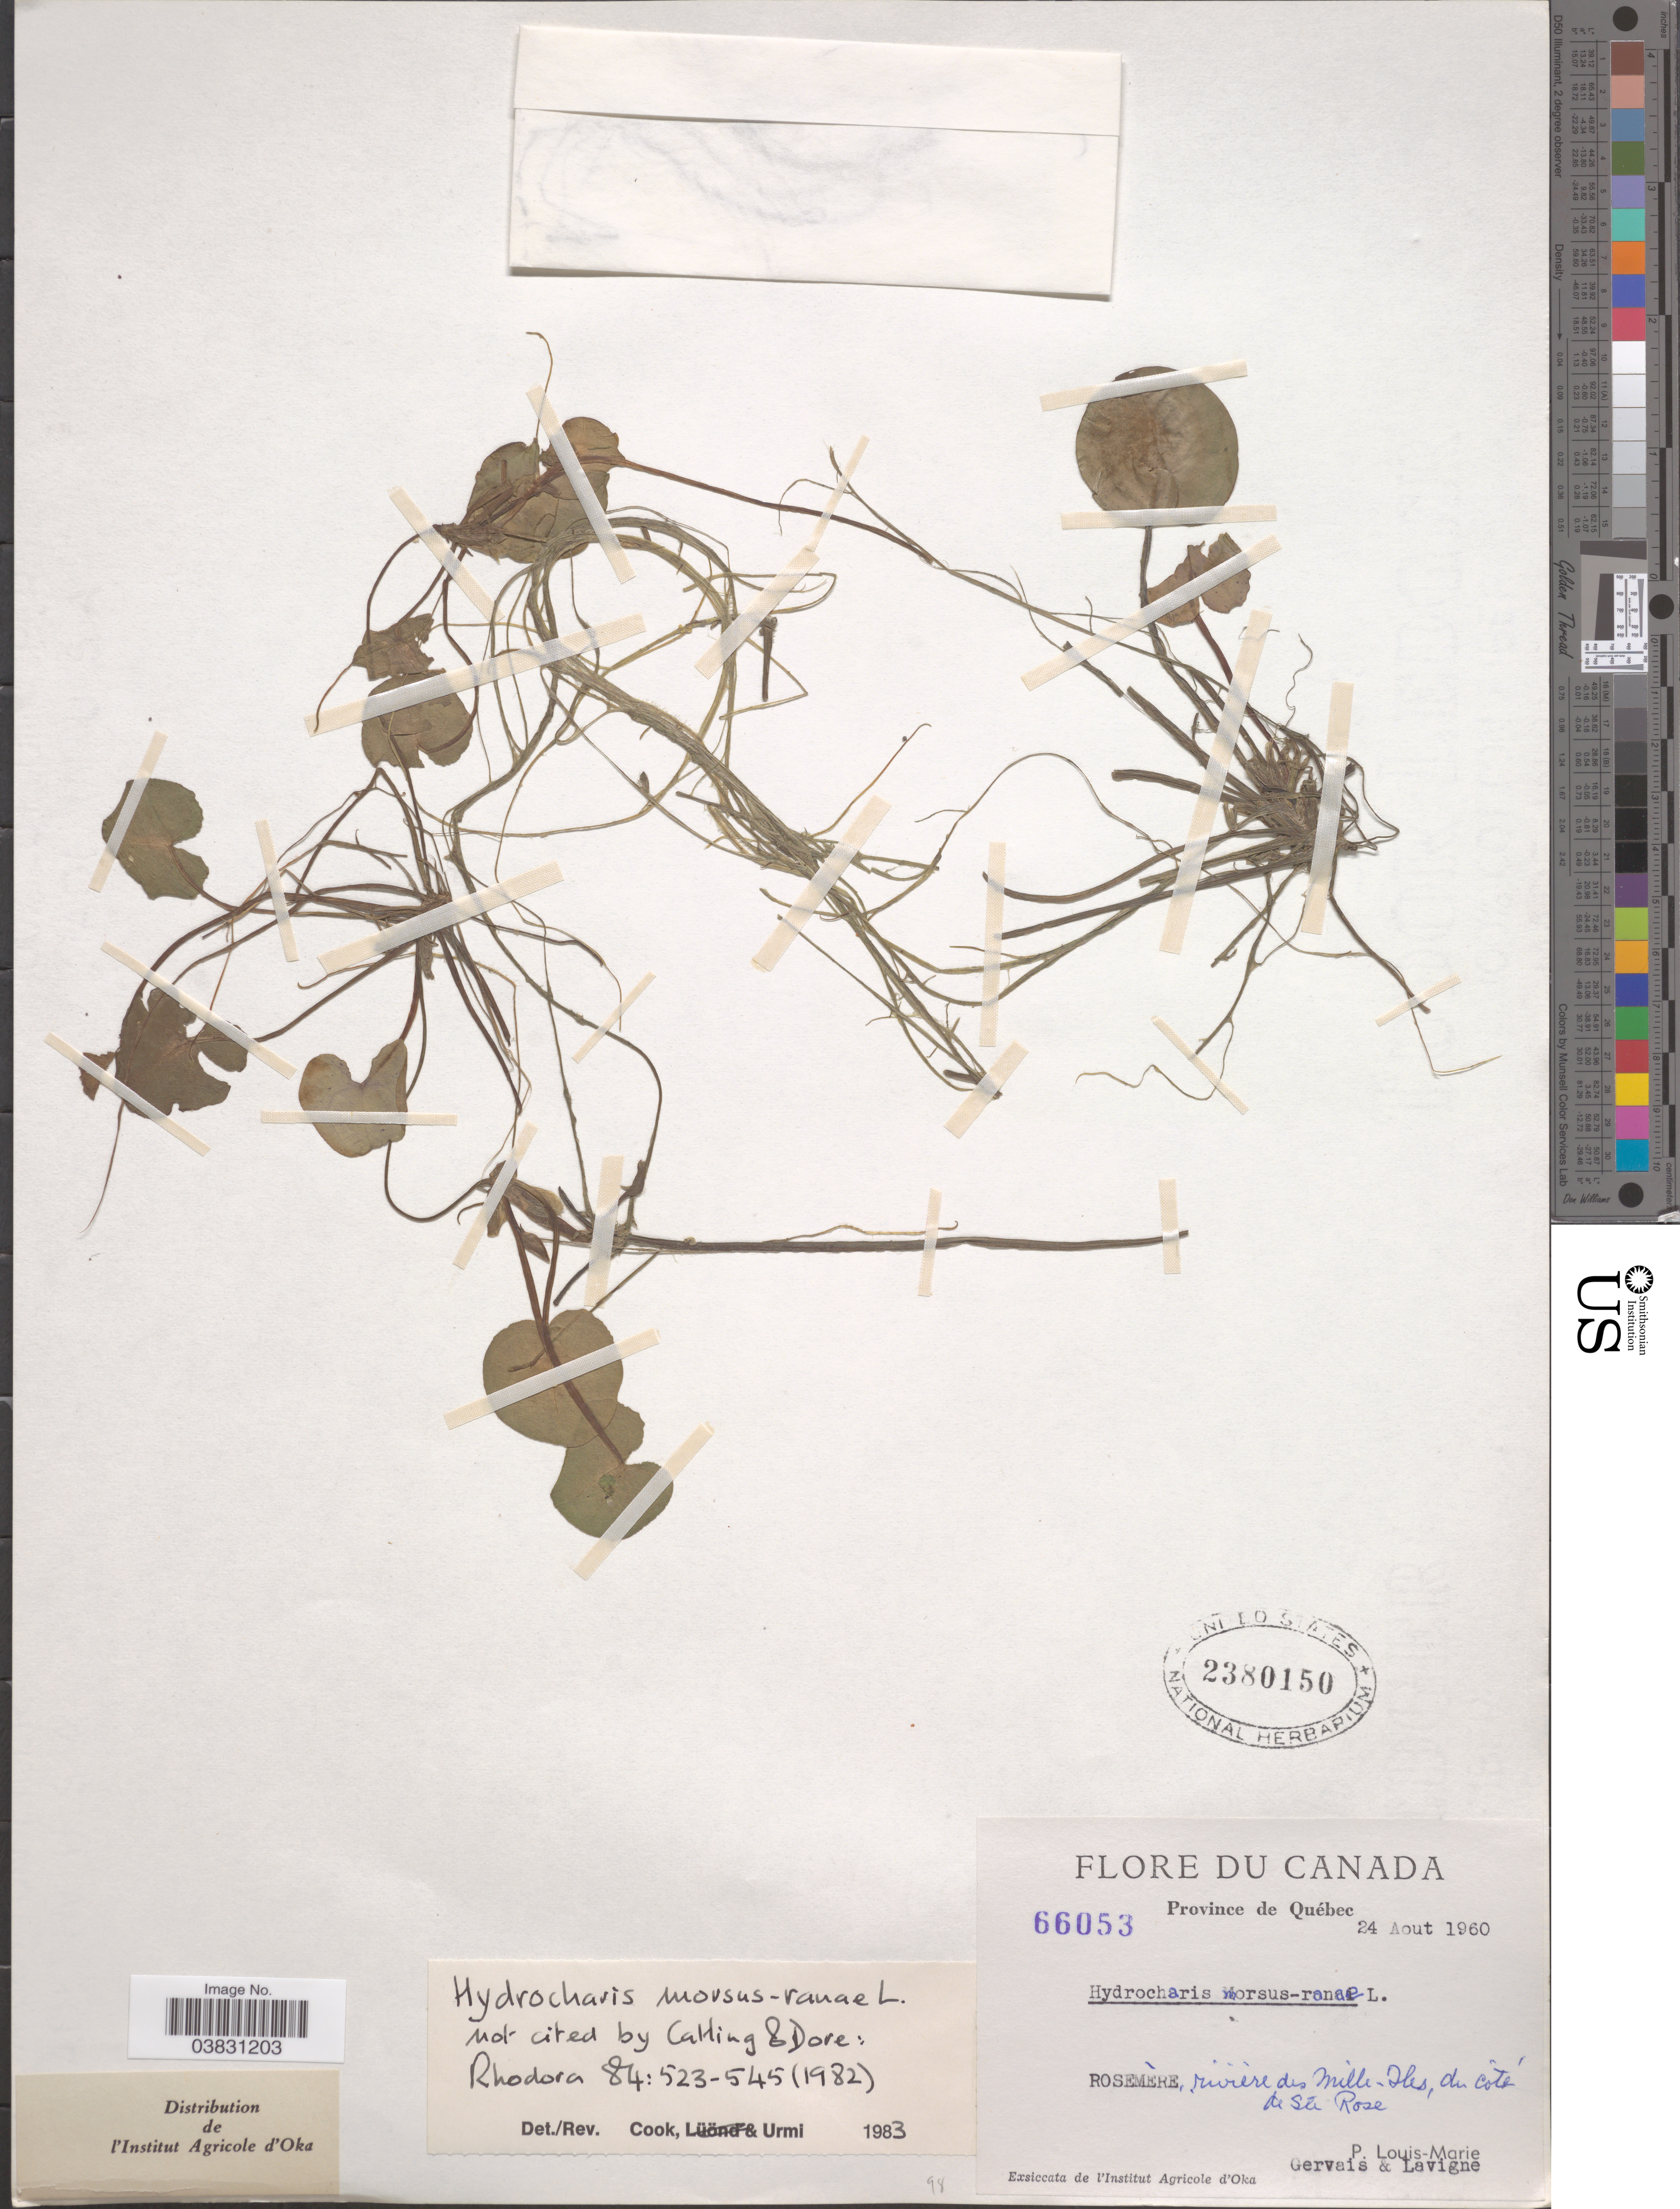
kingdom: Plantae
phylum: Tracheophyta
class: Liliopsida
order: Alismatales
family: Hydrocharitaceae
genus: Hydrocharis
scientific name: Hydrocharis morsus-ranae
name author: L.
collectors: L.-M. LaLonde, Gervais, -- & -. Lavigne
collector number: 66053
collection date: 1960-08-24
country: Canada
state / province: Quebec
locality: Rosemère, rivière des Mille- Iles, du coté de Ste. Rose.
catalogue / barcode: US 2380150